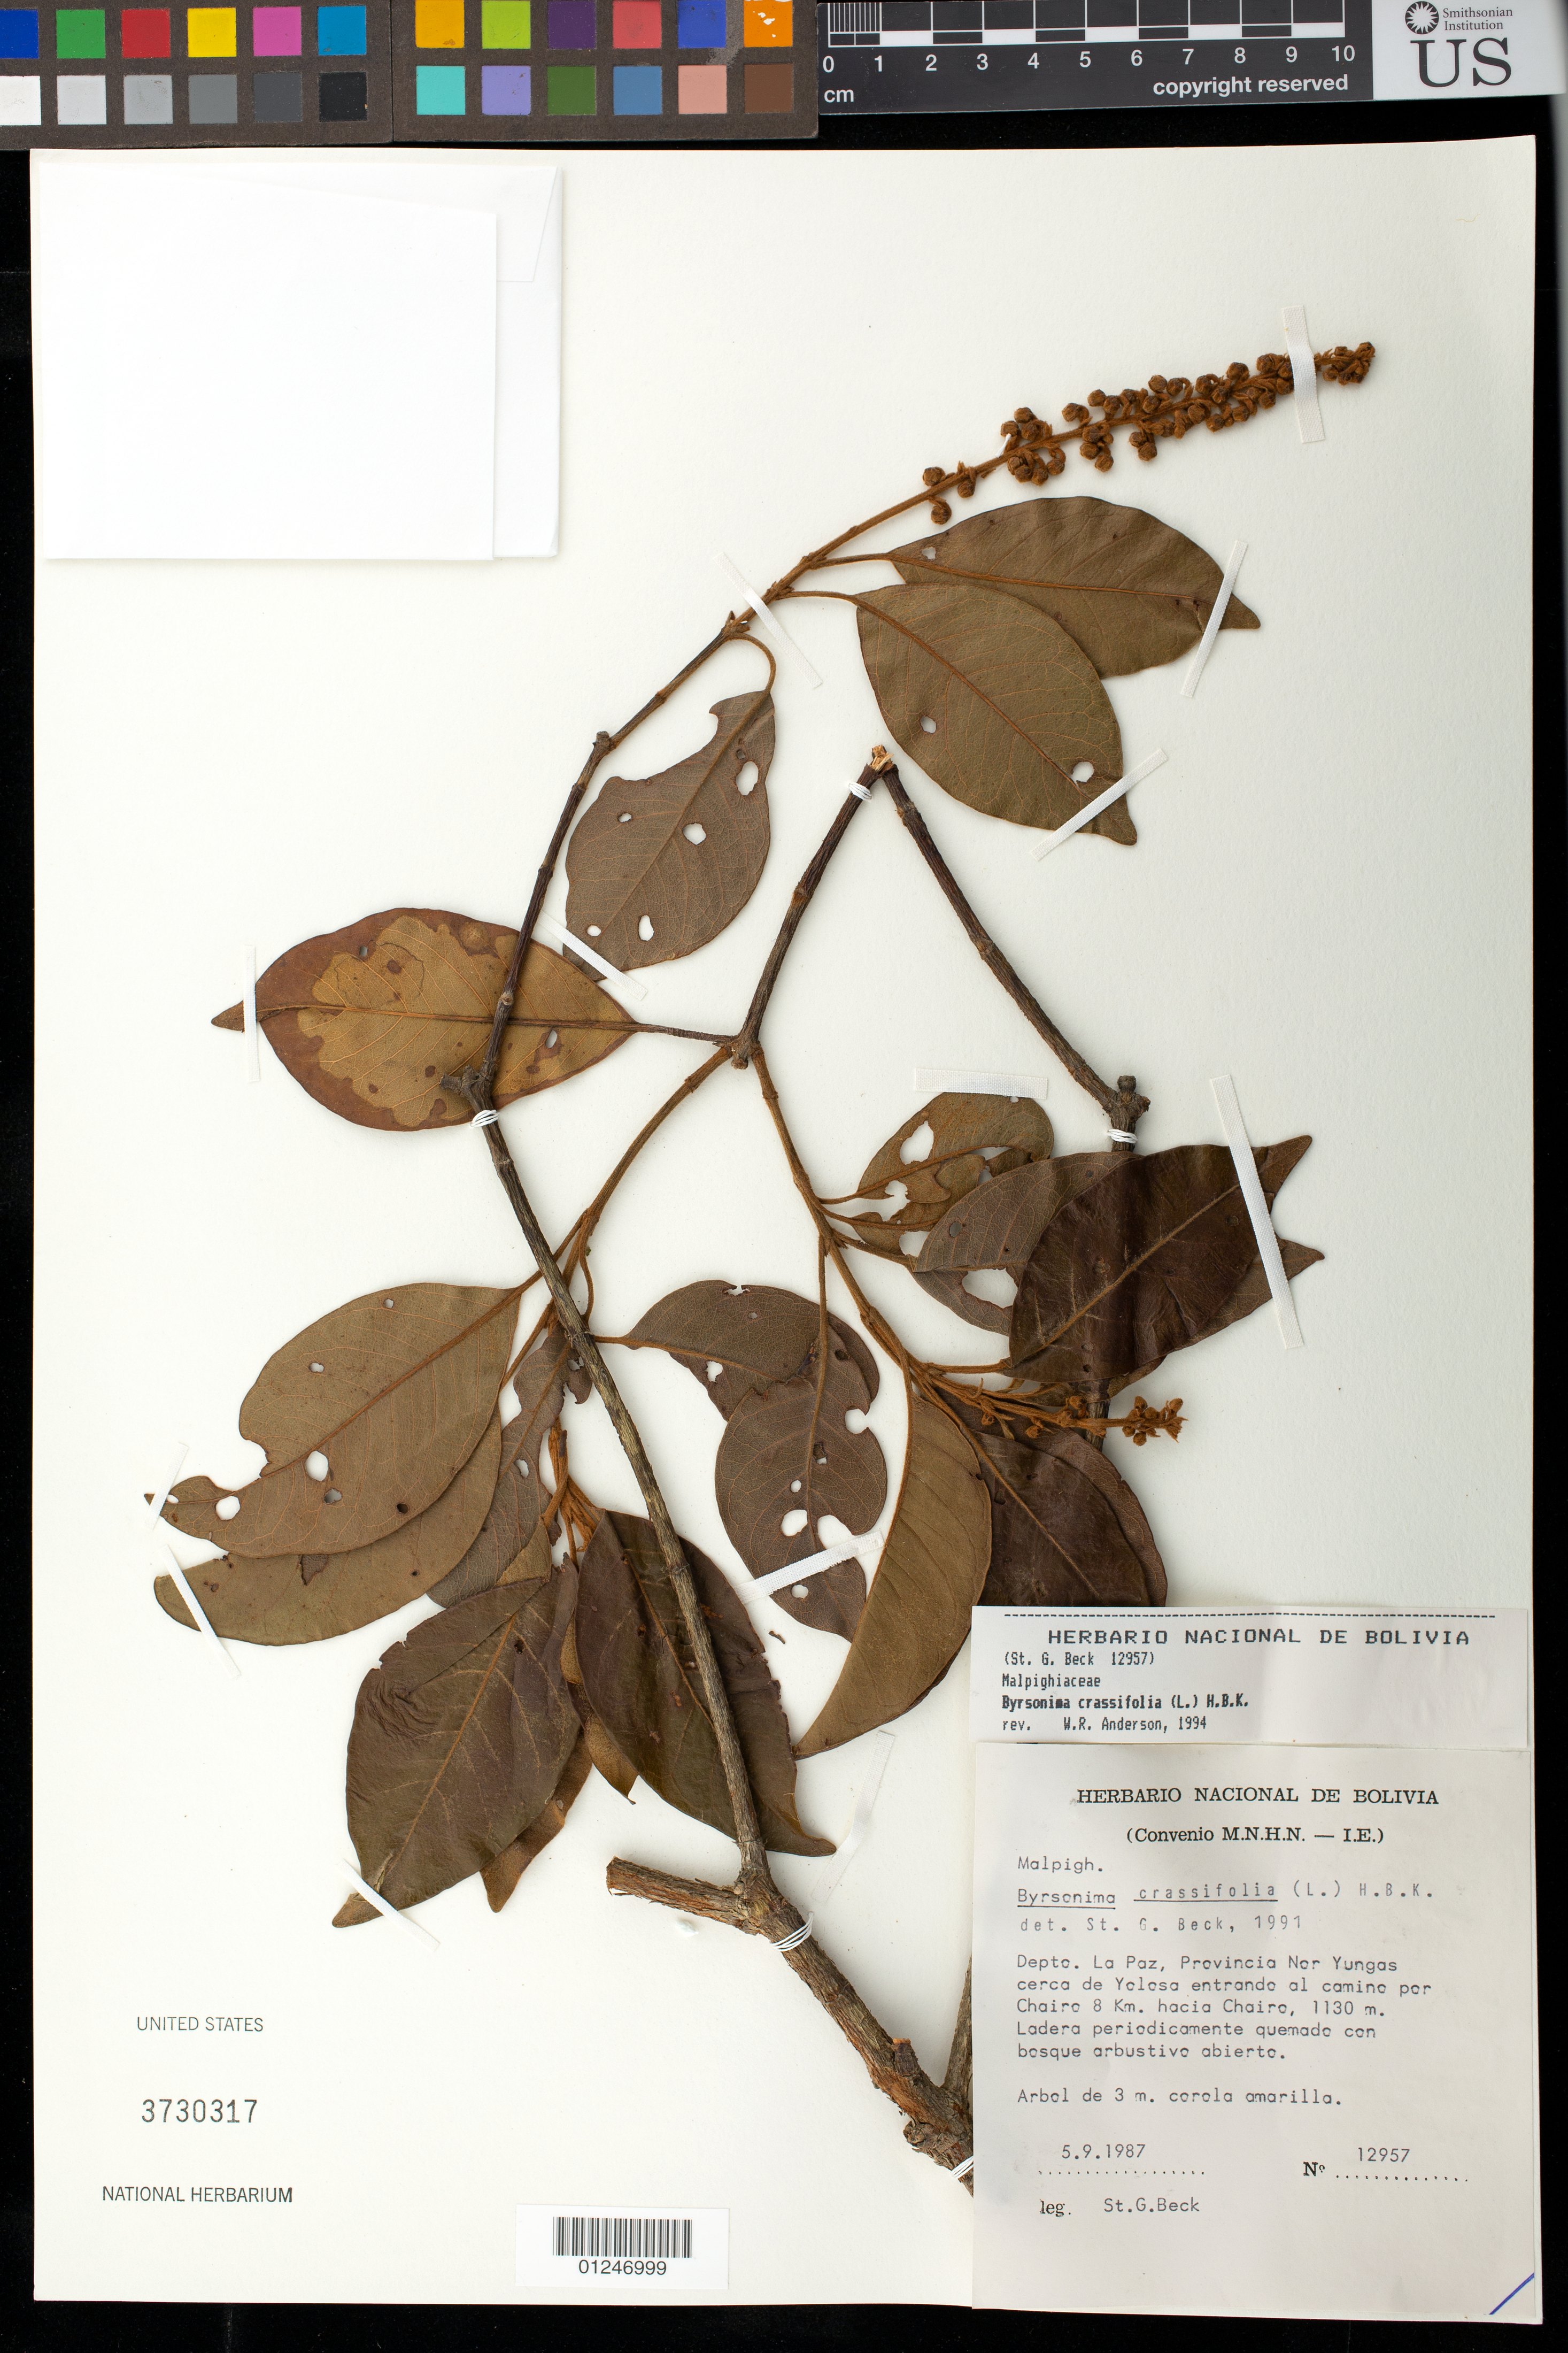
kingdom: Plantae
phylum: Tracheophyta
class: Magnoliopsida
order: Malpighiales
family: Malpighiaceae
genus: Byrsonima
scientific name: Byrsonima crassifolia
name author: (L.) Kunth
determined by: Anderson, R. W.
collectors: S. G. Beck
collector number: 12957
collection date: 1987-09-05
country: Bolivia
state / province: La Paz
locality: Prov. Nor Yungas cerca de Yolosa entrando al camino por Chairo 8 km. hacia Chairo.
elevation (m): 1130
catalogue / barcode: US 3730317